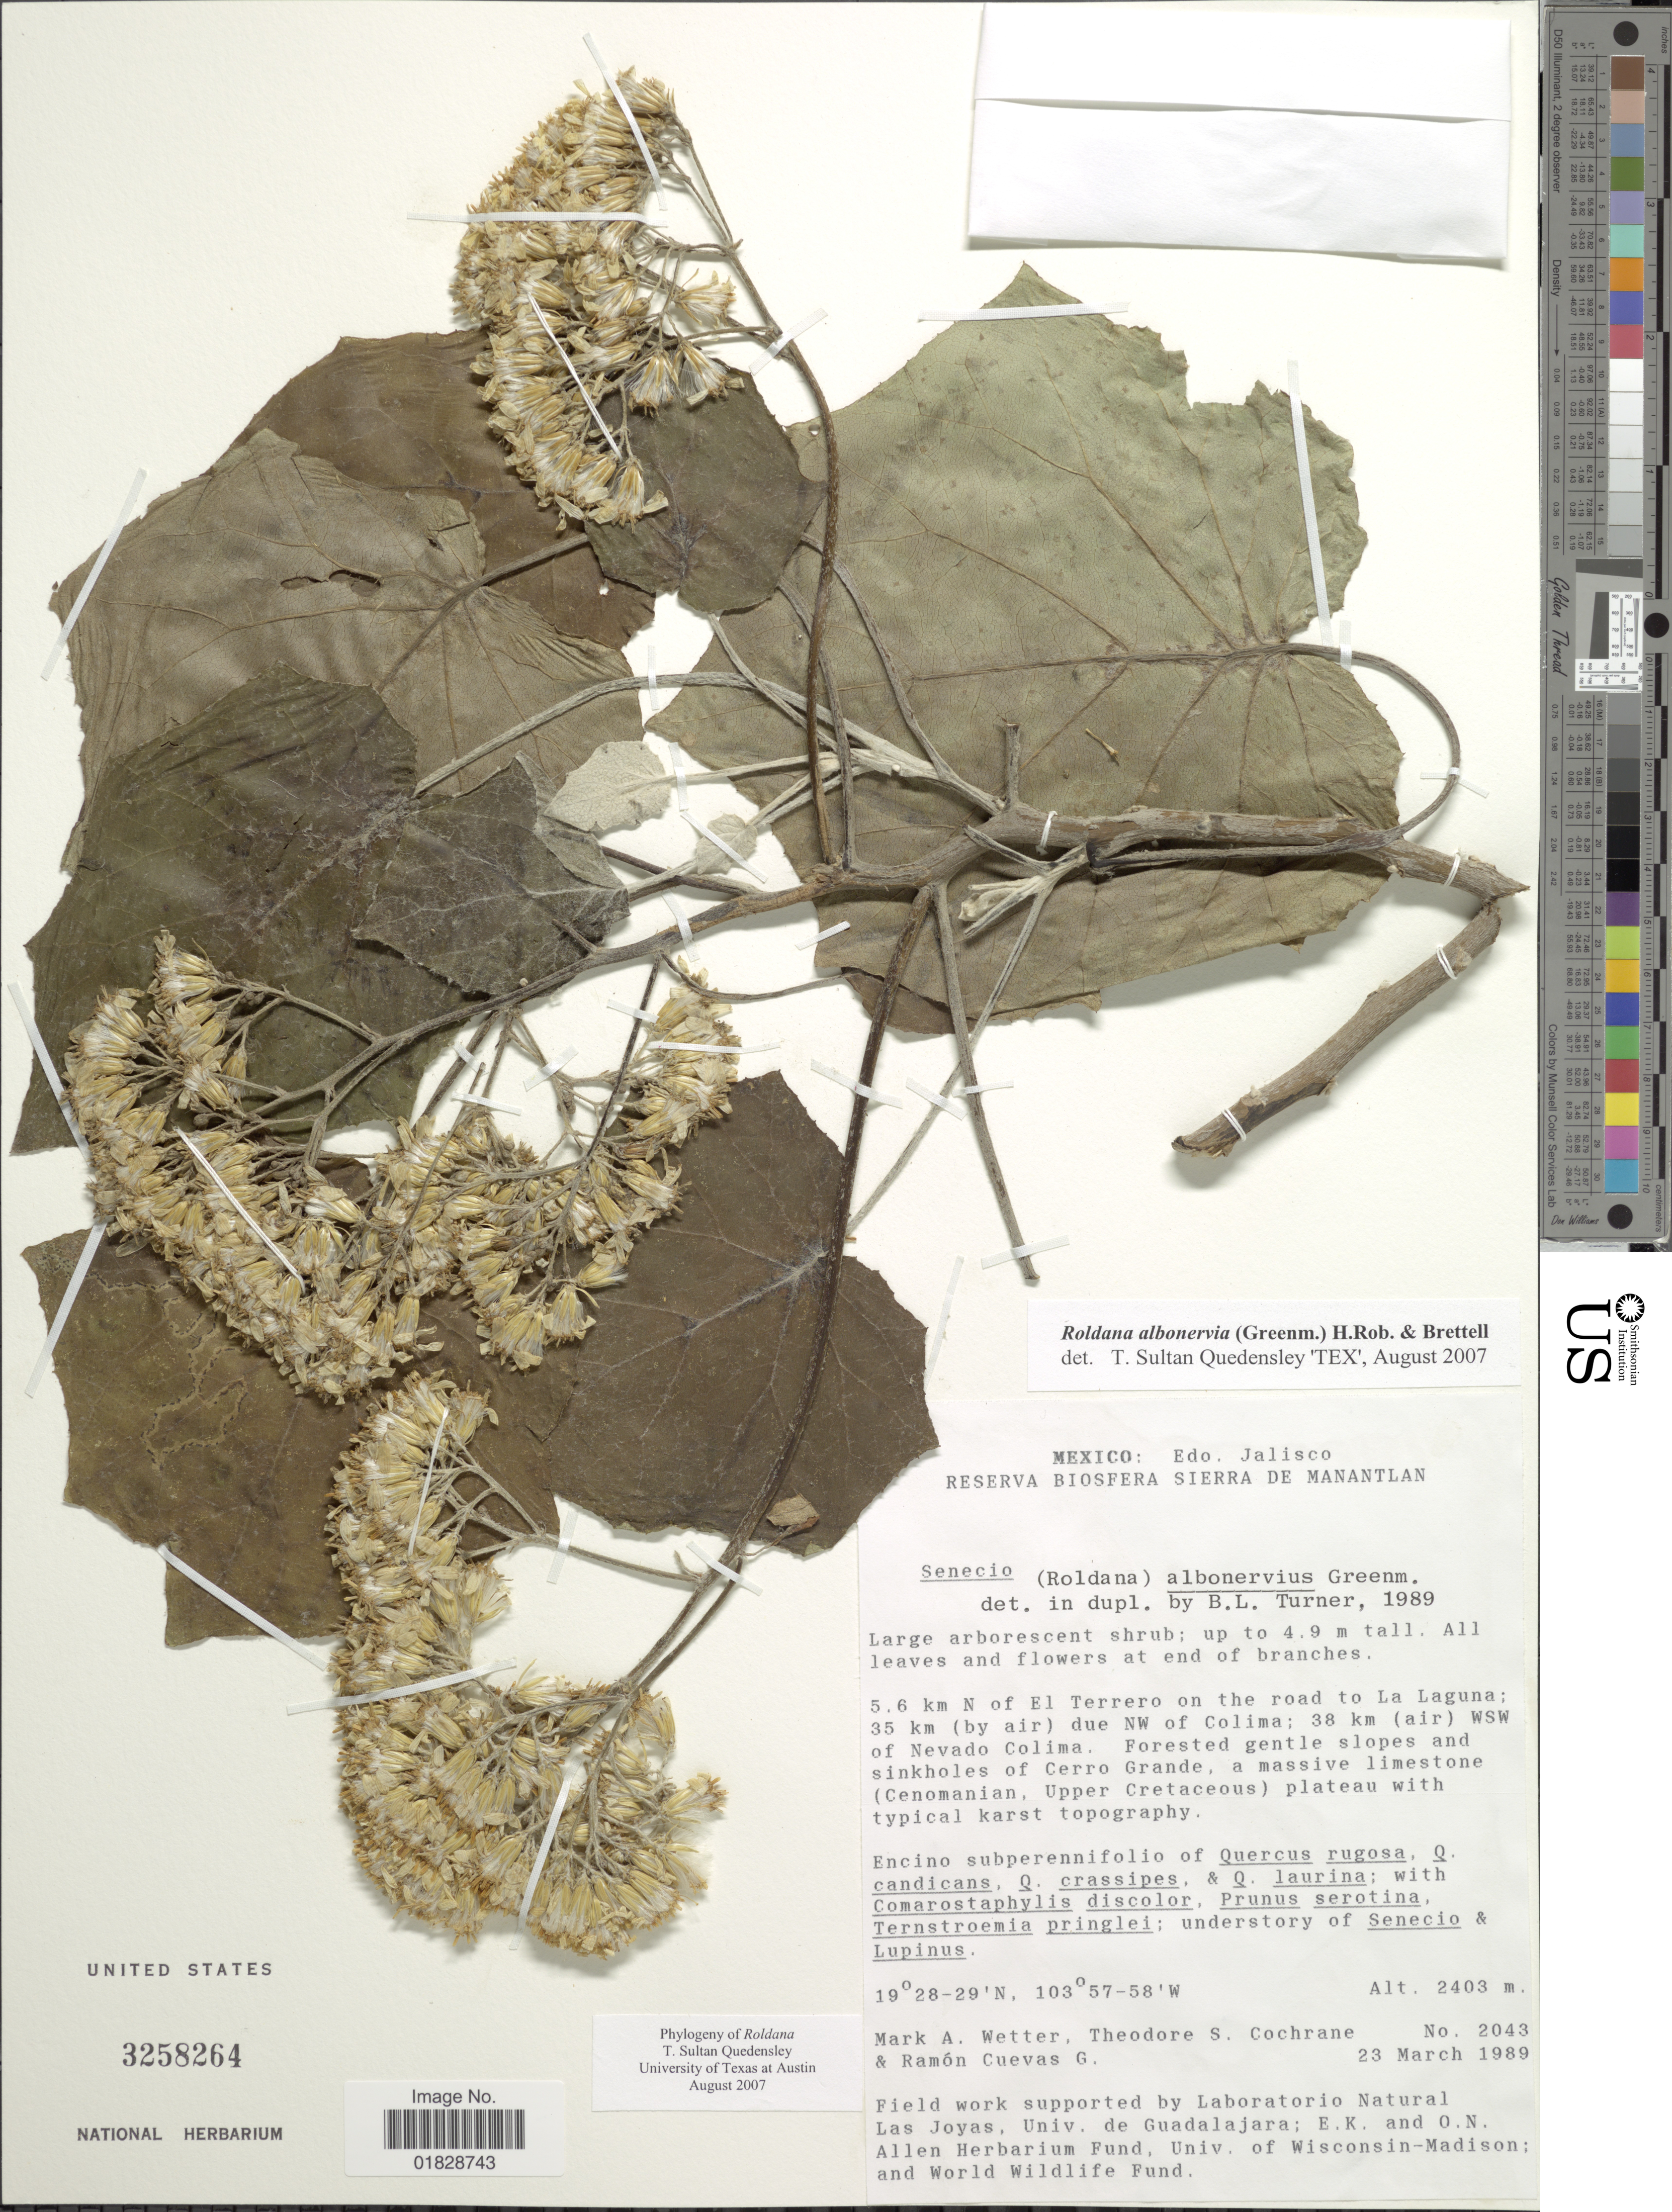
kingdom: Plantae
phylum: Tracheophyta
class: Magnoliopsida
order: Asterales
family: Asteraceae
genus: Roldana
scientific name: Roldana albonervia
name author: (Greenm.) H. Rob. & Brettell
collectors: M. Wetter, T. S. Cochrane & R. Cuevas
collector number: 2043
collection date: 1989-03-23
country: Mexico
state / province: Jalisco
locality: Edo. Jalisco. 5.6 km N of El Terrero on the road to La Laguna: 35 km (by air) due NW of Colima: 38 km (air) WSW of Nevado Colima. Forested gentle slopes and sinkholes of Cerro Grande, a massive limestone plateau with typical karst topographic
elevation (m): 2403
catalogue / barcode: US 3258264